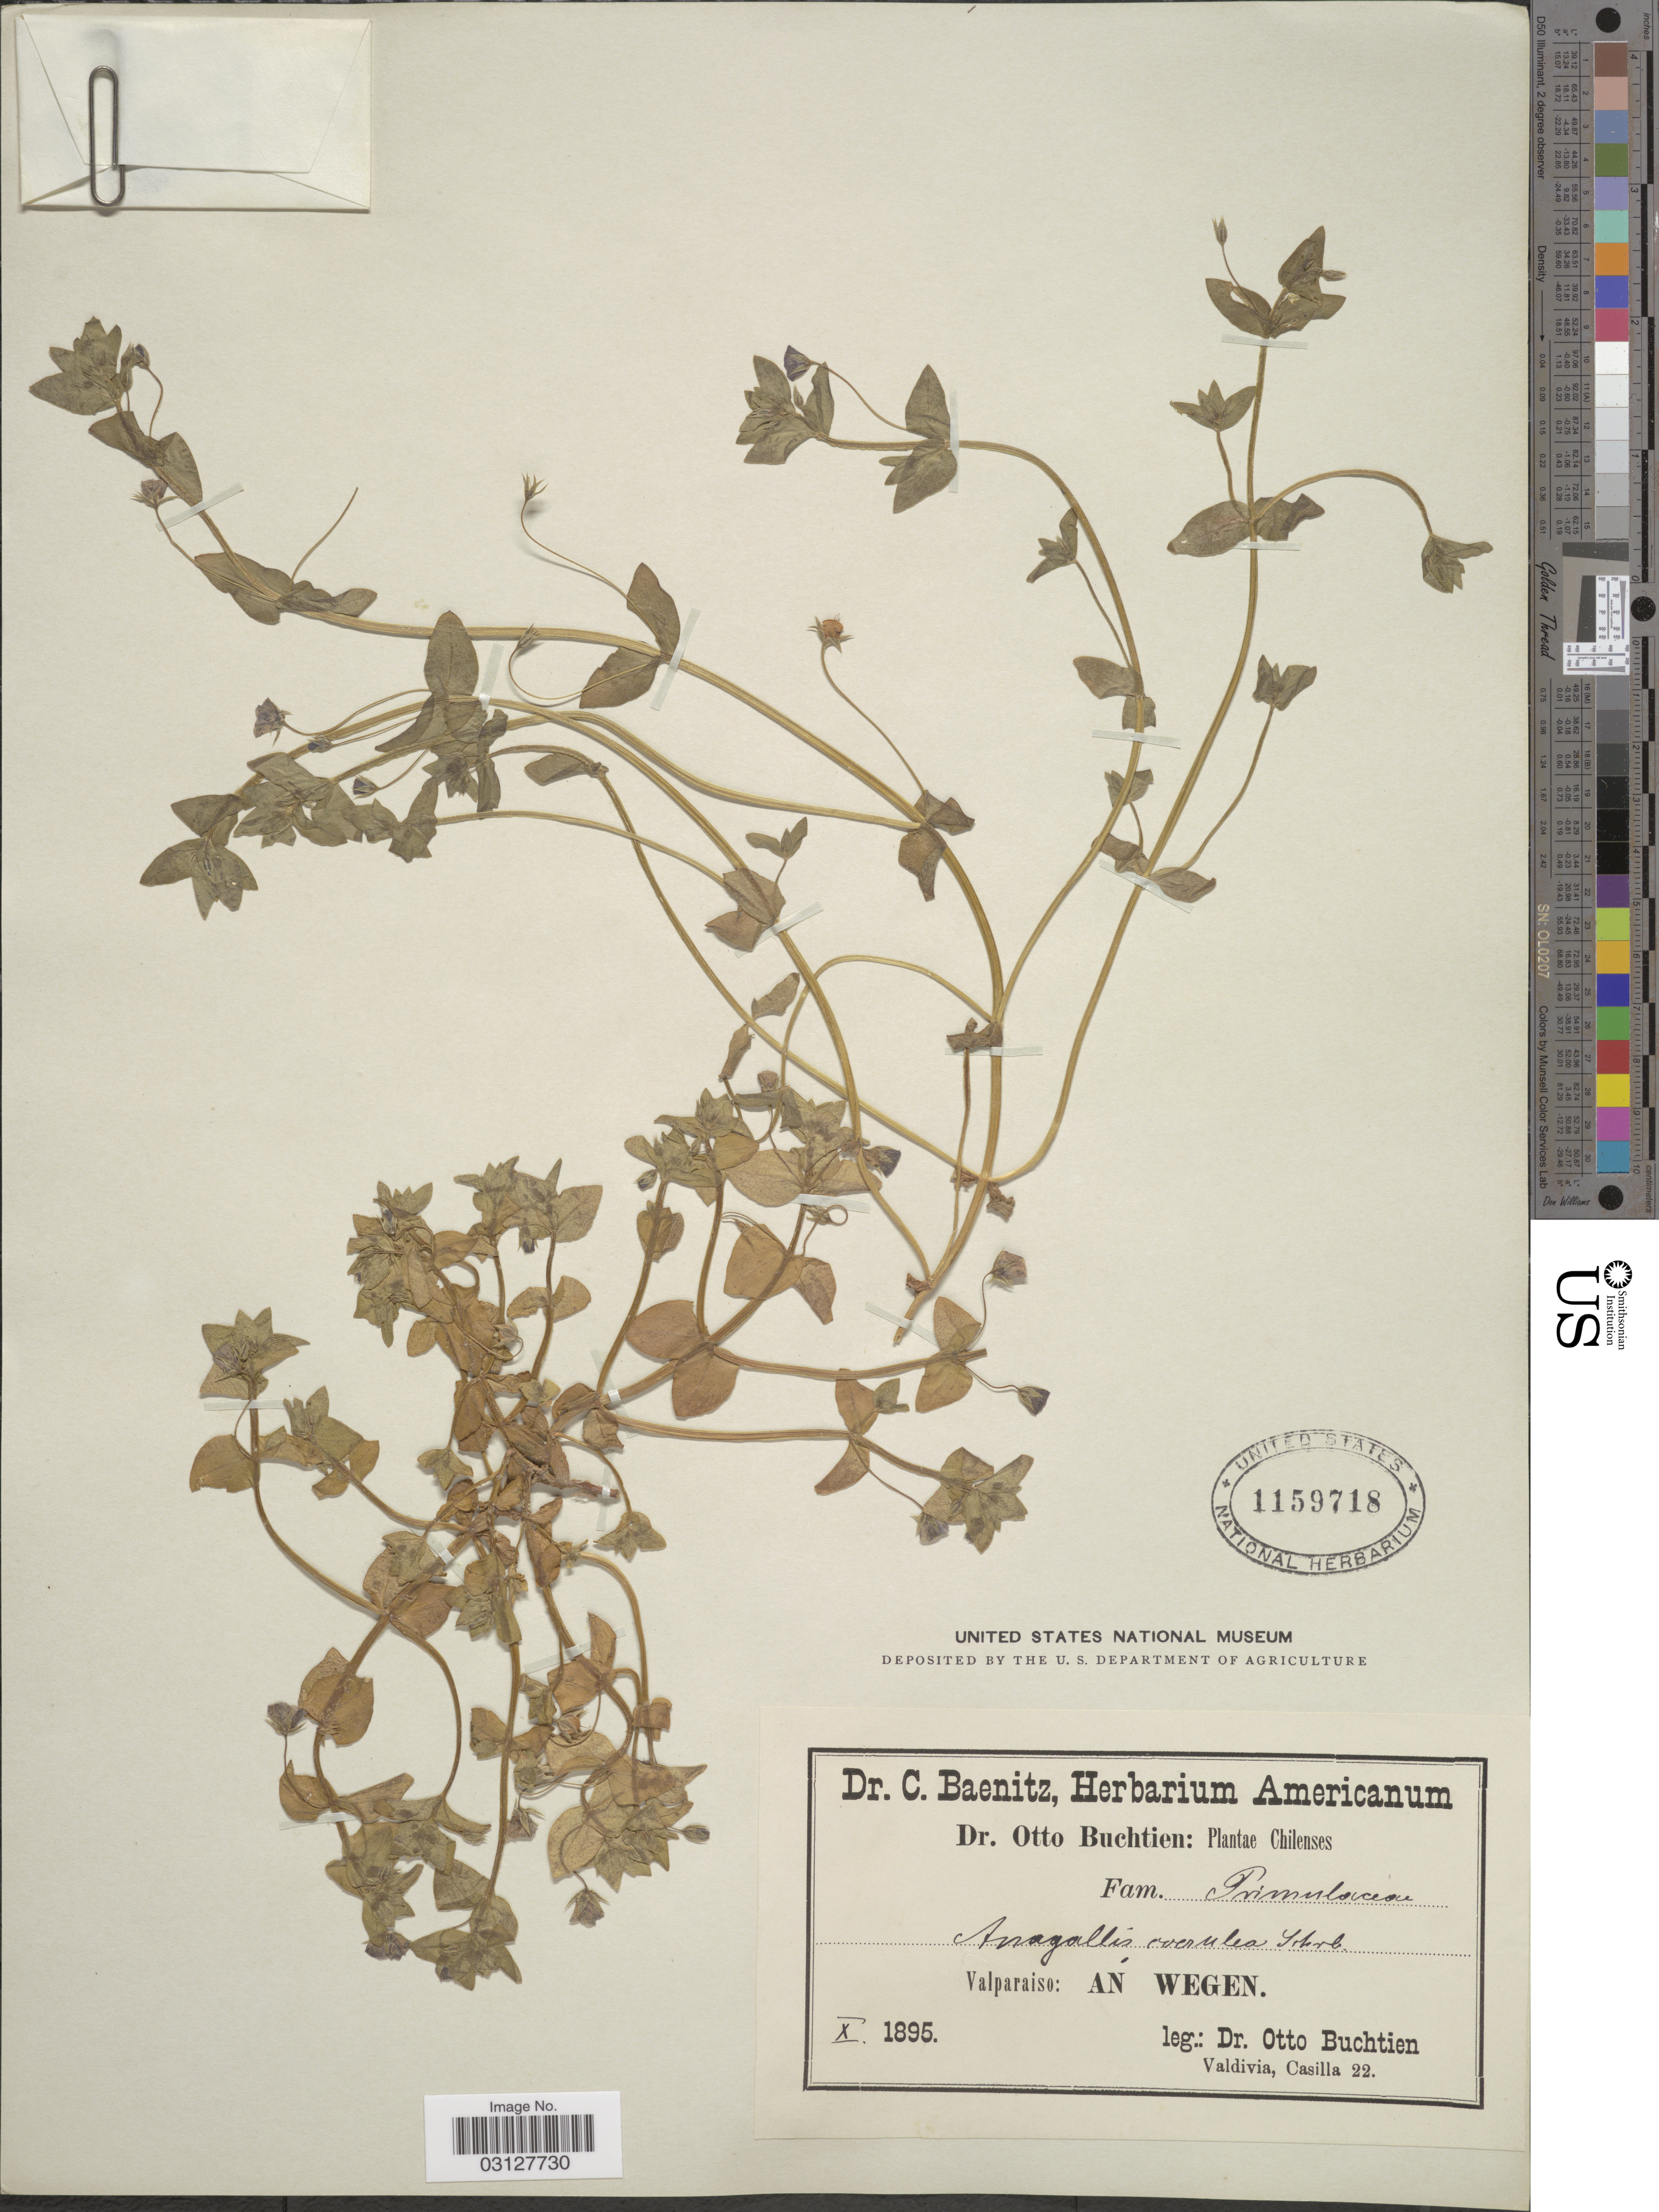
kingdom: Plantae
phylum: Tracheophyta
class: Magnoliopsida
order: Ericales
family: Primulaceae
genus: Anagallis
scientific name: Anagallis coerulea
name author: Schreb.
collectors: O. Buchtien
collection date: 1895-10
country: Chile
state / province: Valparaíso (V)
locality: Valparaiso: An Wegen.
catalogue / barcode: US 1159718